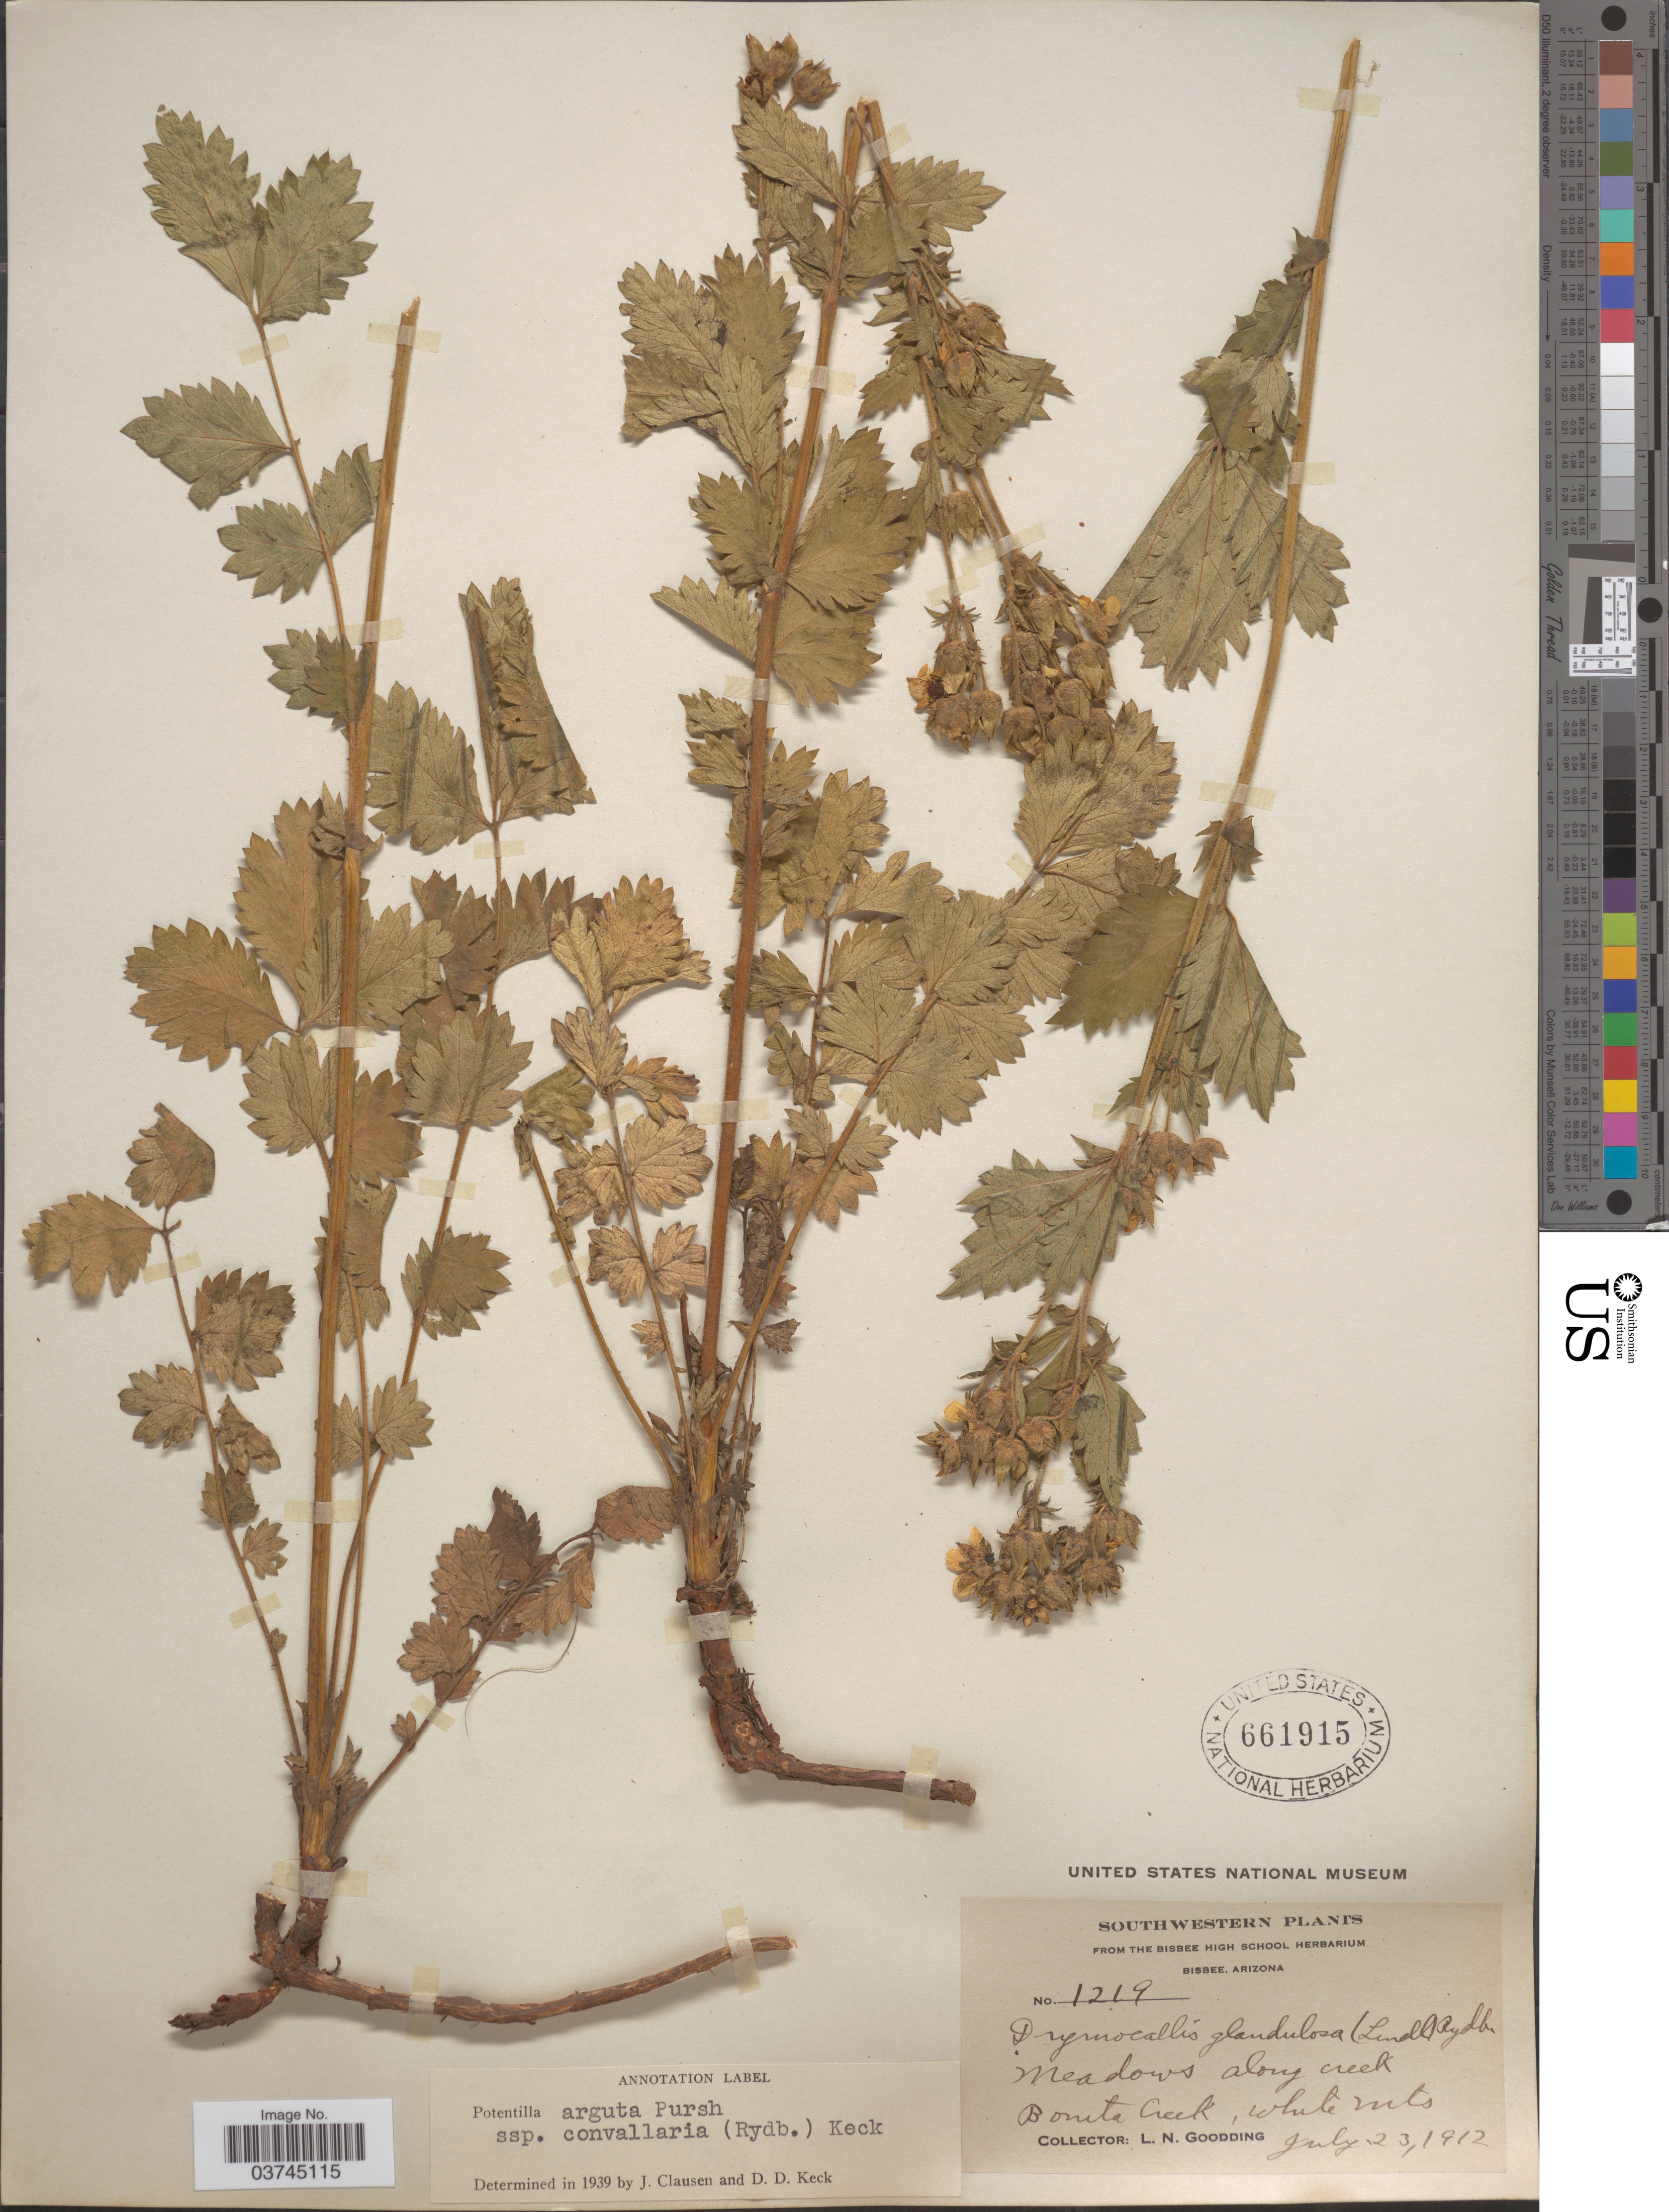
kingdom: Plantae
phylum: Tracheophyta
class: Magnoliopsida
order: Rosales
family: Rosaceae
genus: Drymocallis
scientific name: Drymocallis convallaria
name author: (Rydb.) Rydb.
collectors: L. Godding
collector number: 1219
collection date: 1912-07-23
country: United States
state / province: Arizona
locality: Meadows along creek. Bonita Creek, white mts.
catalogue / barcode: US 661915